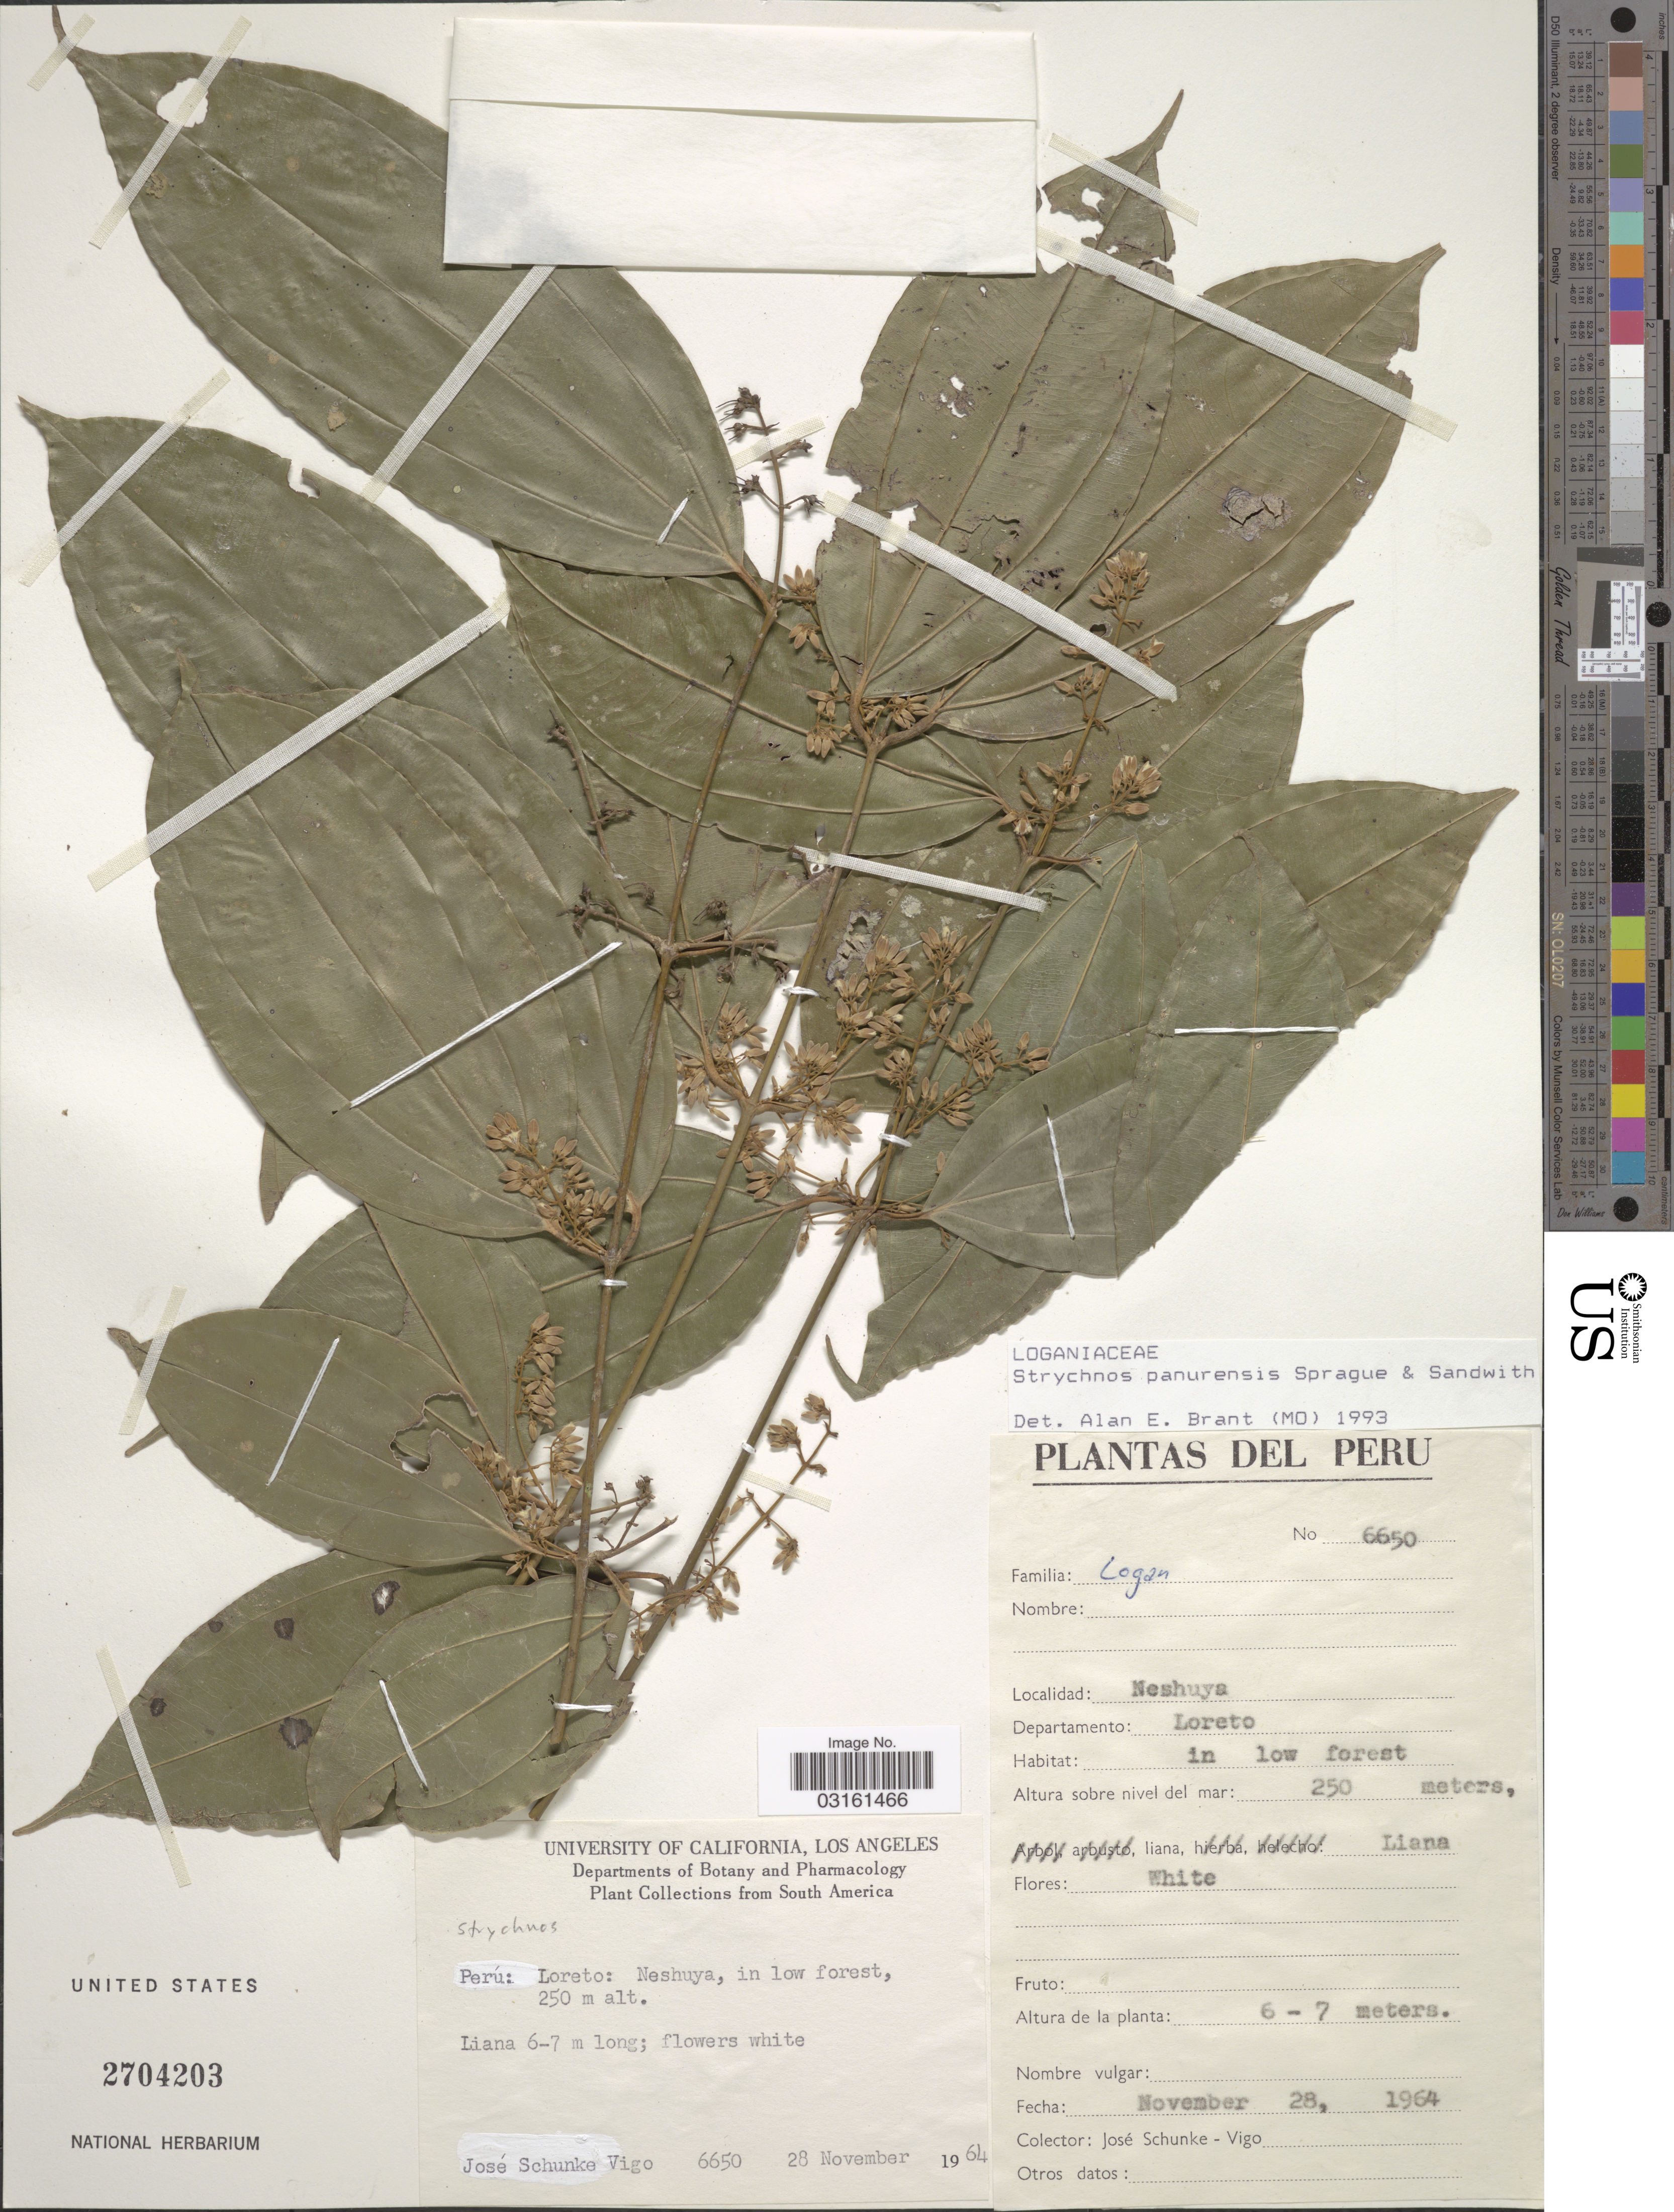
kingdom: Plantae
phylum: Tracheophyta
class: Magnoliopsida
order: Gentianales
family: Loganiaceae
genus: Strychnos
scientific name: Strychnos panurensis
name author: Sprague & Sandwith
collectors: J. Schunke Vigo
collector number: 6650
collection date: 1964-11-28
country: Peru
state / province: Loreto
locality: Neshuya, Departamento: Loreto.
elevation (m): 250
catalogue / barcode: US 2704203